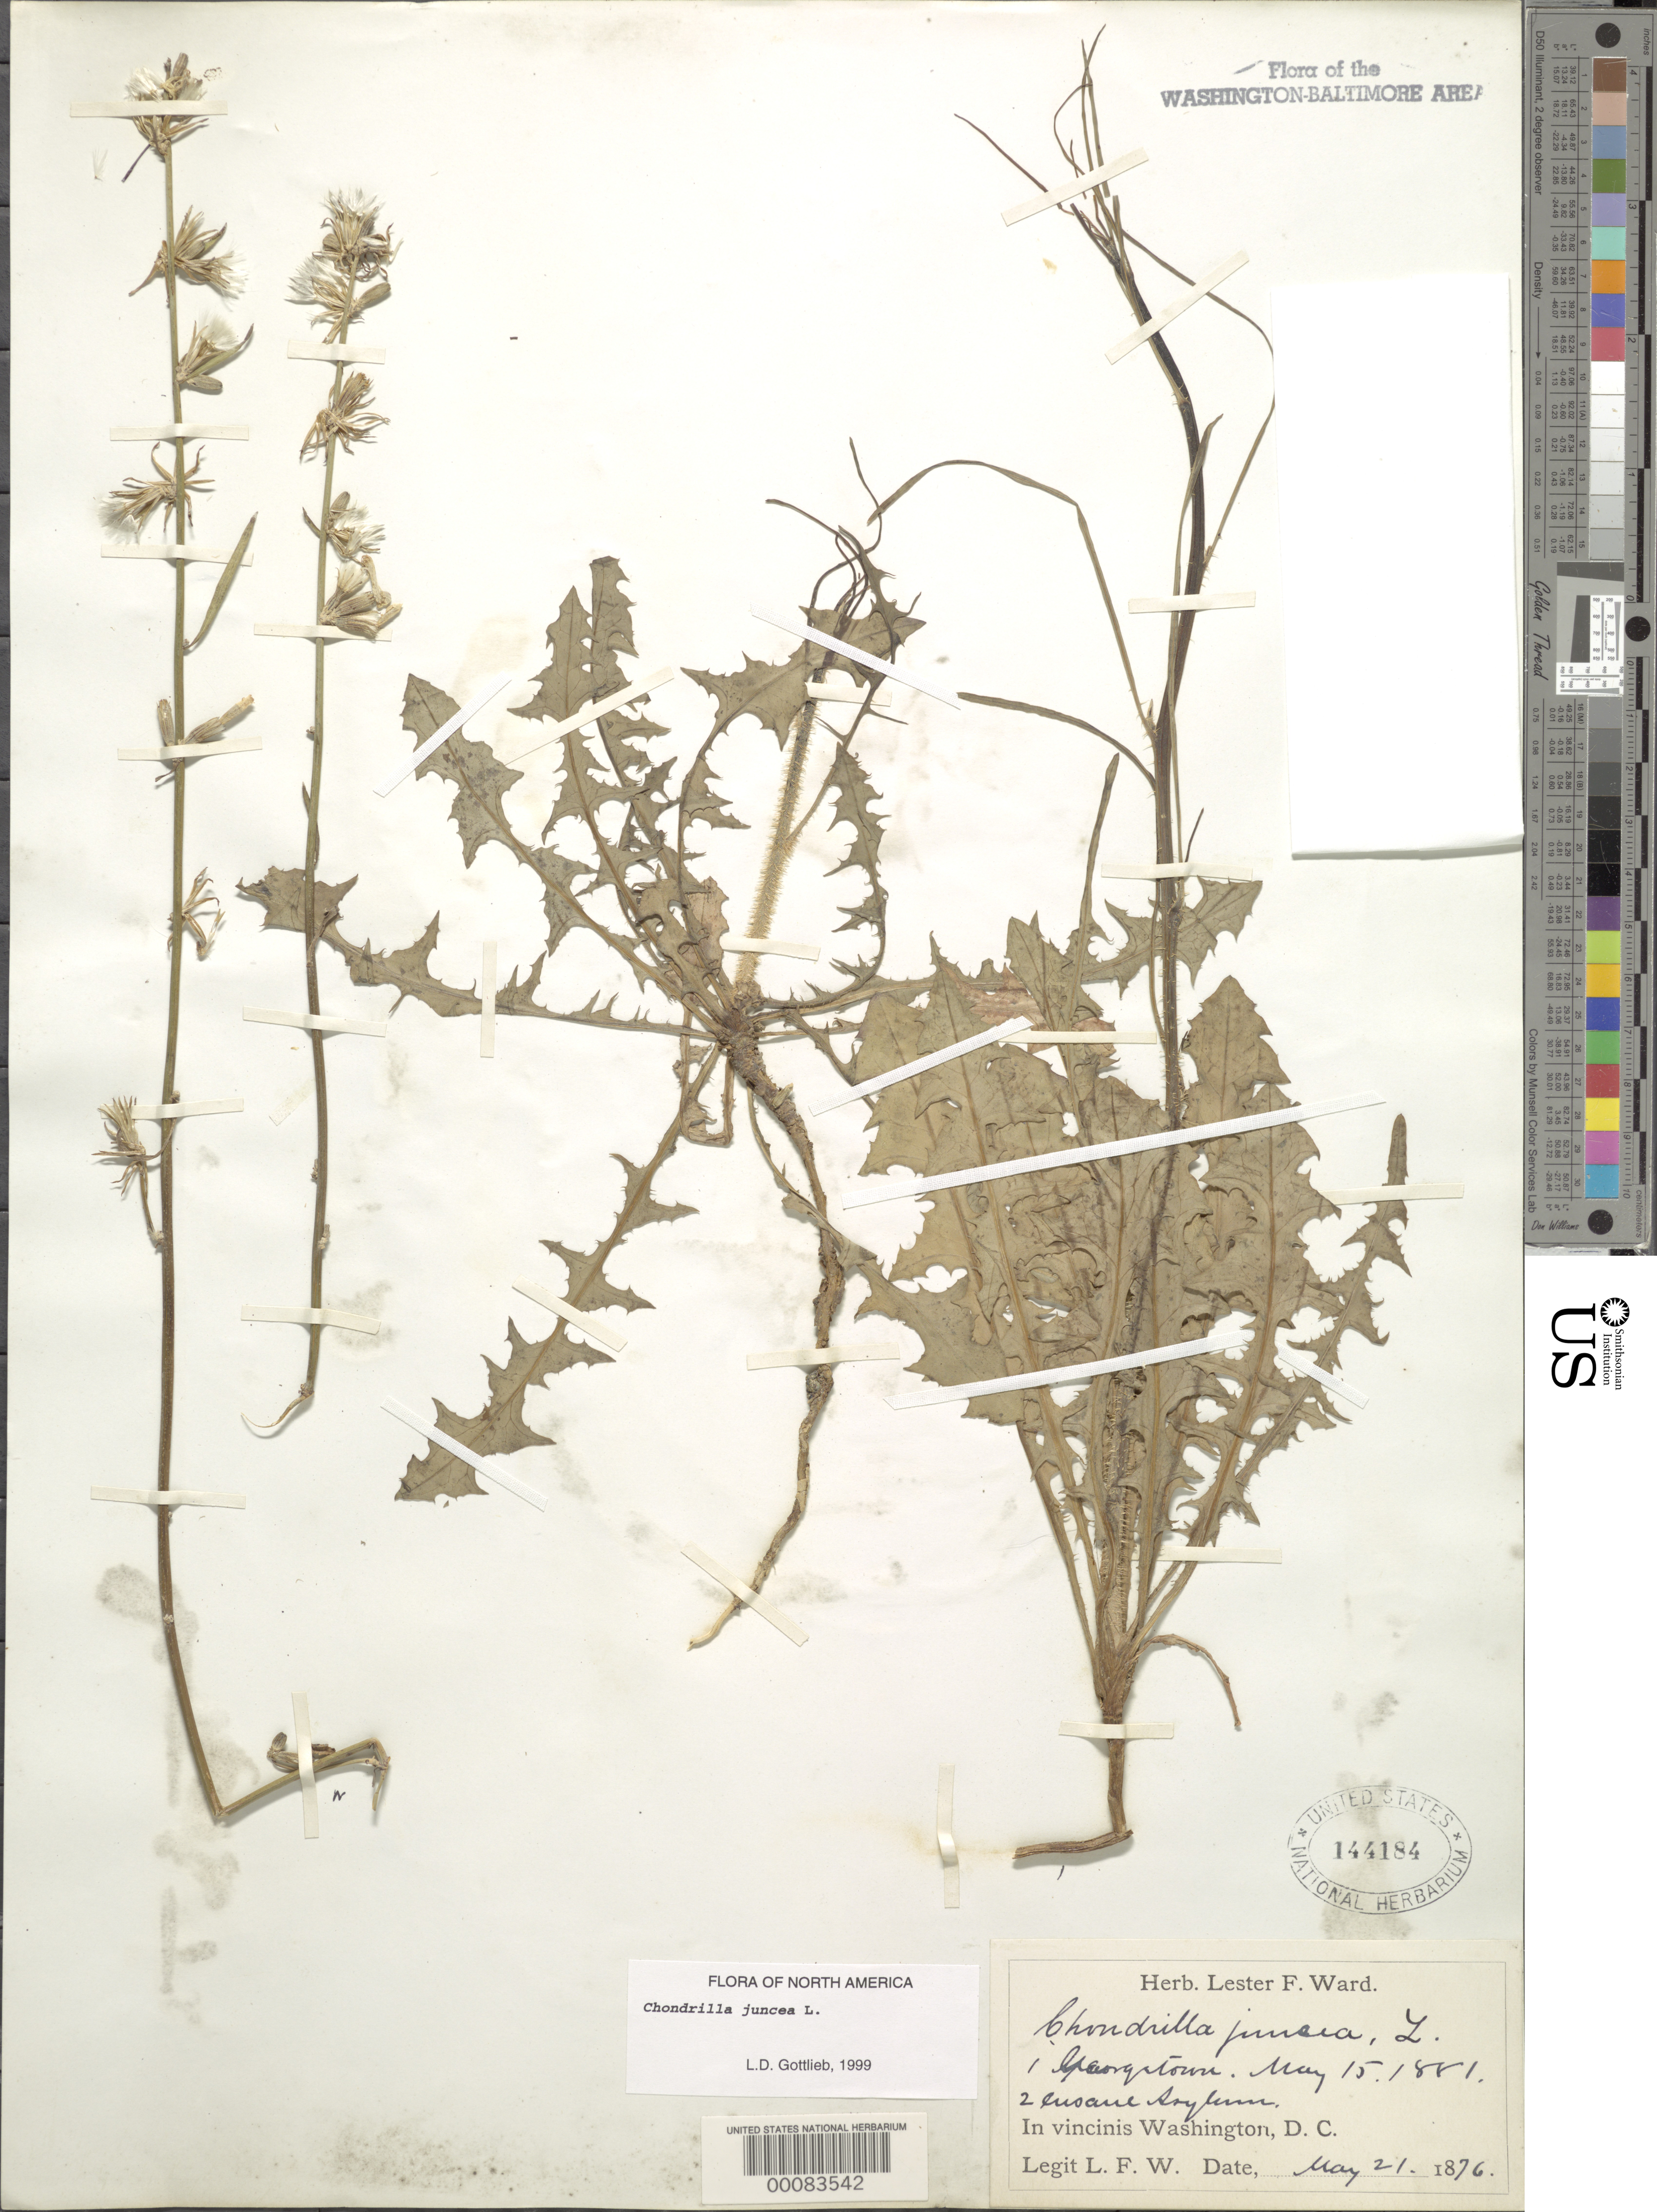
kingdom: Plantae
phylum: Tracheophyta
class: Magnoliopsida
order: Asterales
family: Asteraceae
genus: Chondrilla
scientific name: Chondrilla juncea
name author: L.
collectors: L. F. Ward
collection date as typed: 21 May 1876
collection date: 1876-05-21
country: United States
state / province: District of Columbia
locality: Insane Asylum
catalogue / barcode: US 144184